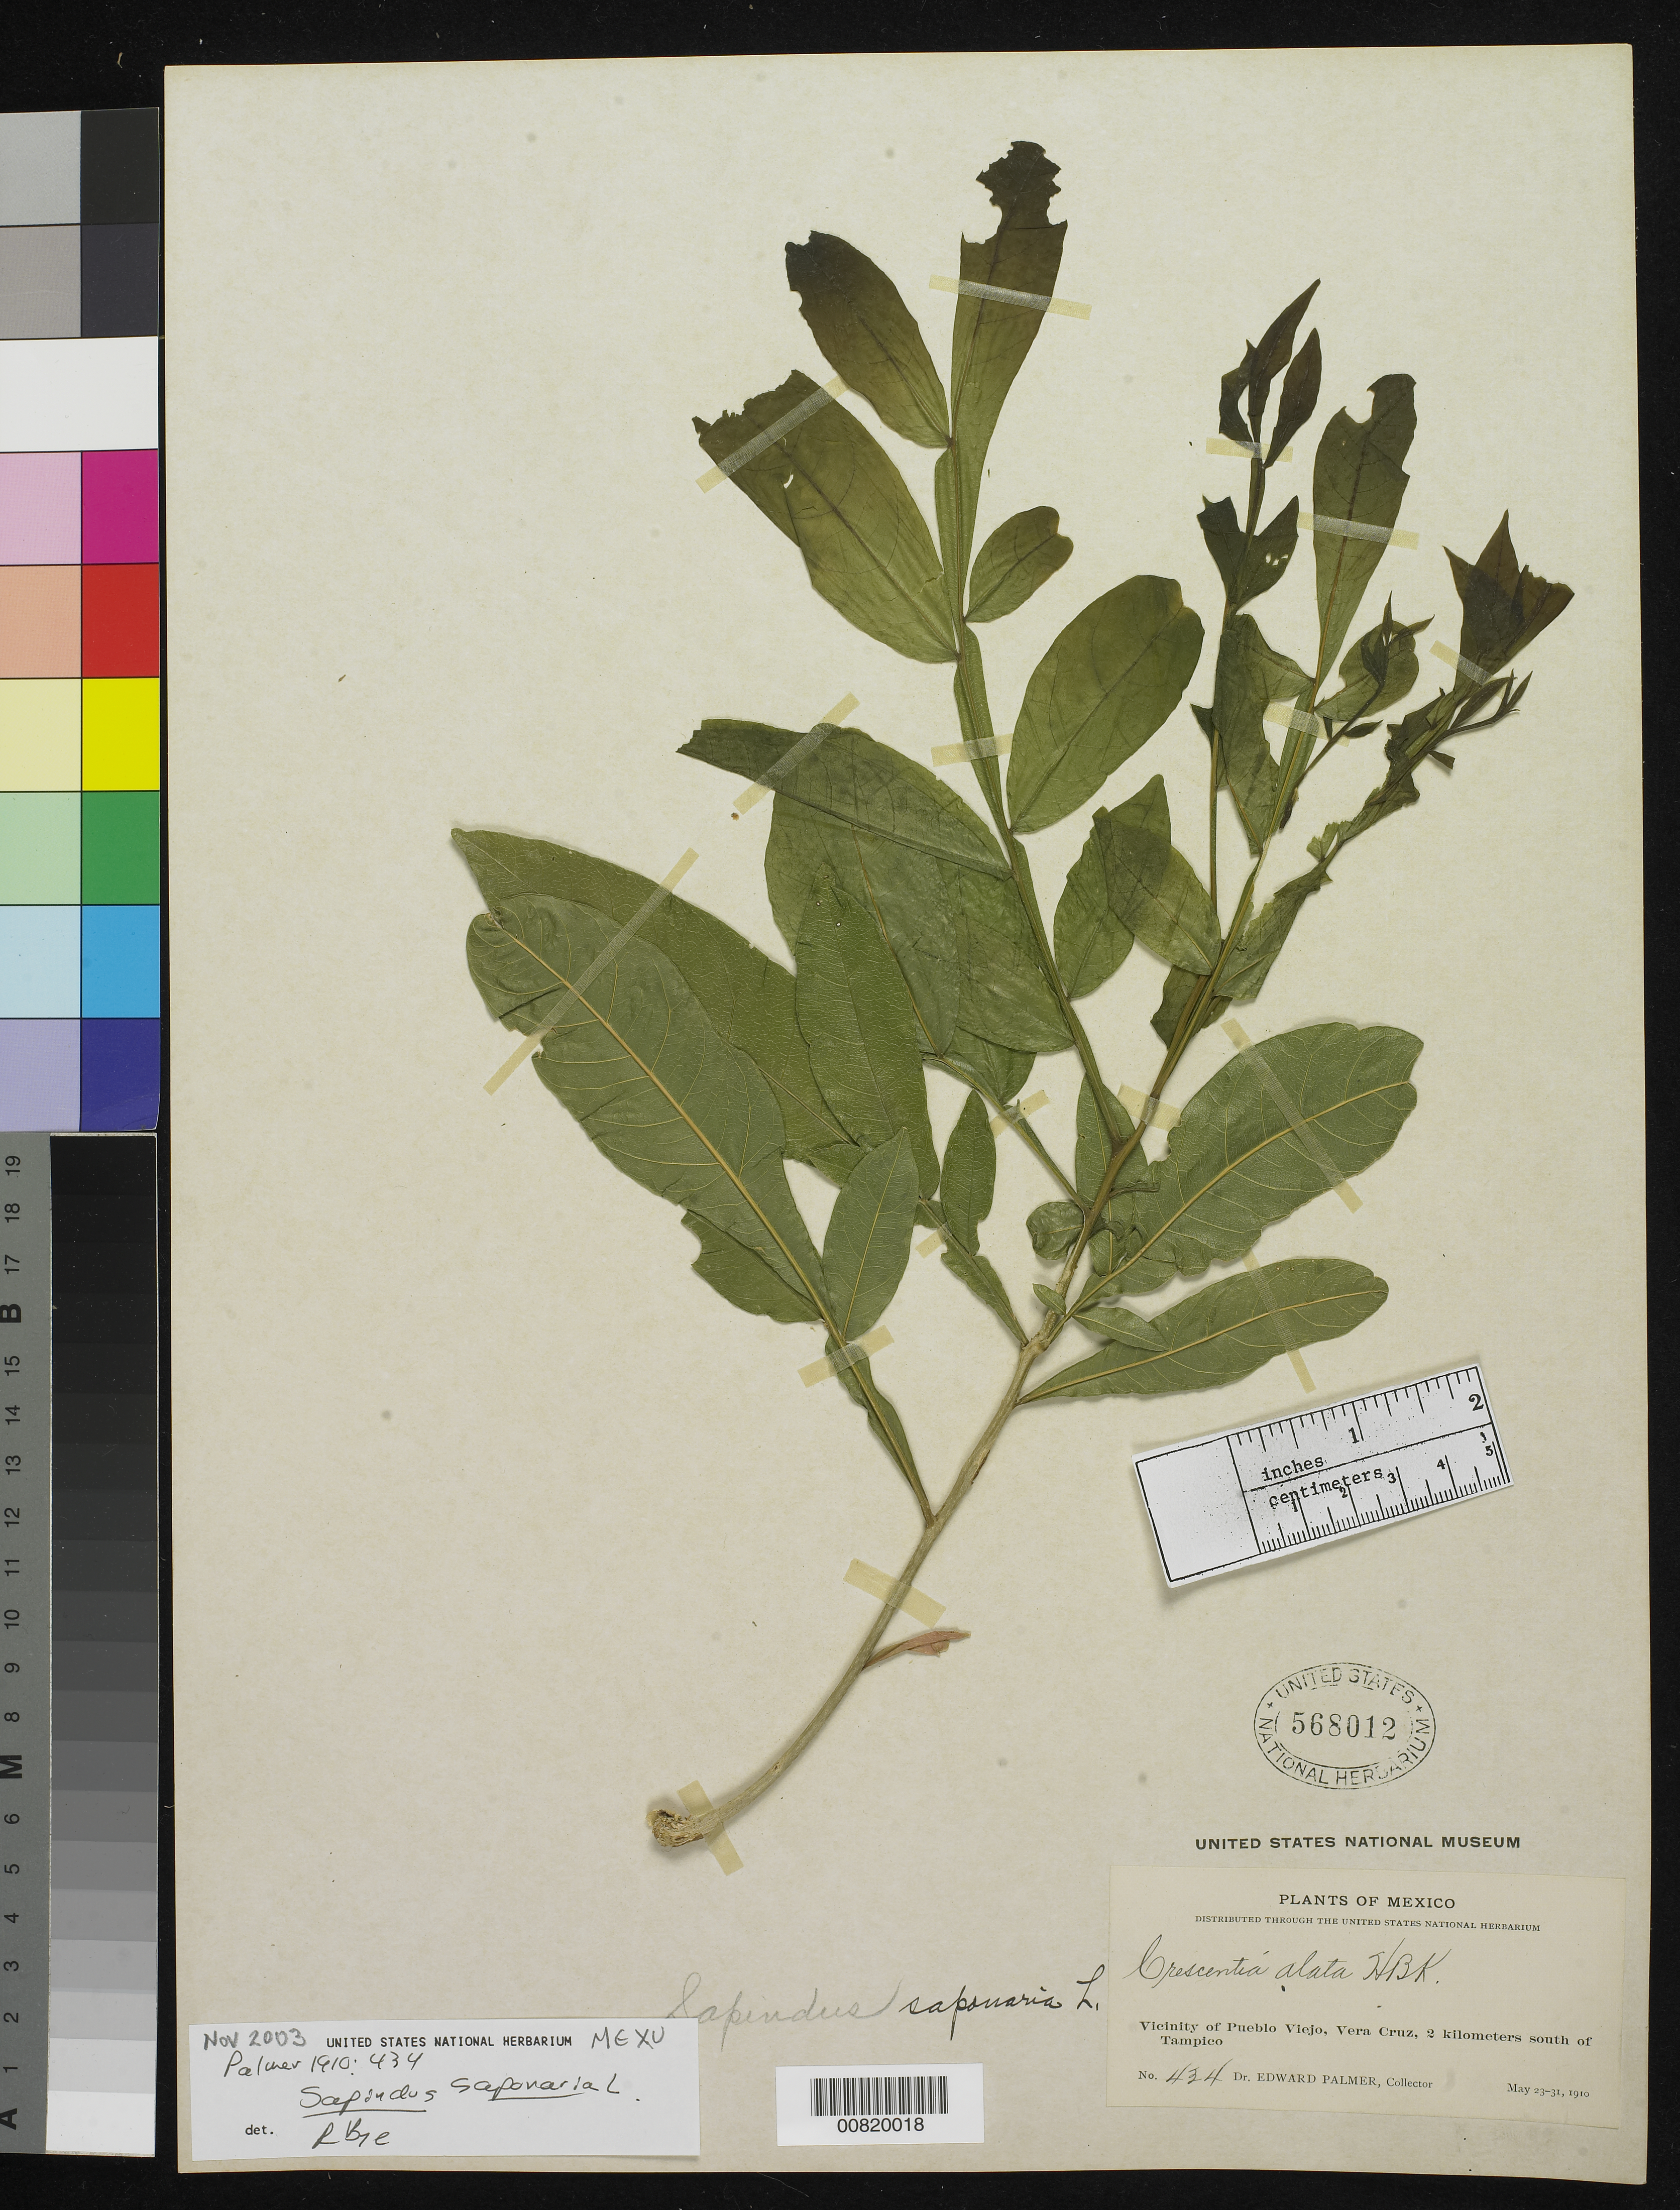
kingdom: Plantae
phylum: Tracheophyta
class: Magnoliopsida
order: Sapindales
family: Sapindaceae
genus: Sapindus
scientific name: Sapindus saponaria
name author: L.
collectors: E. Palmer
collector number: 434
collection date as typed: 23 May 1910 to 31 May 1910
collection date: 1910-05-23/1910-05-31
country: Mexico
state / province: Veracruz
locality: Vicinity of Pueblo Viejo, Veracruz, 2 kilometers south of Tampico, Tamaulipas.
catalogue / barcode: US 568012